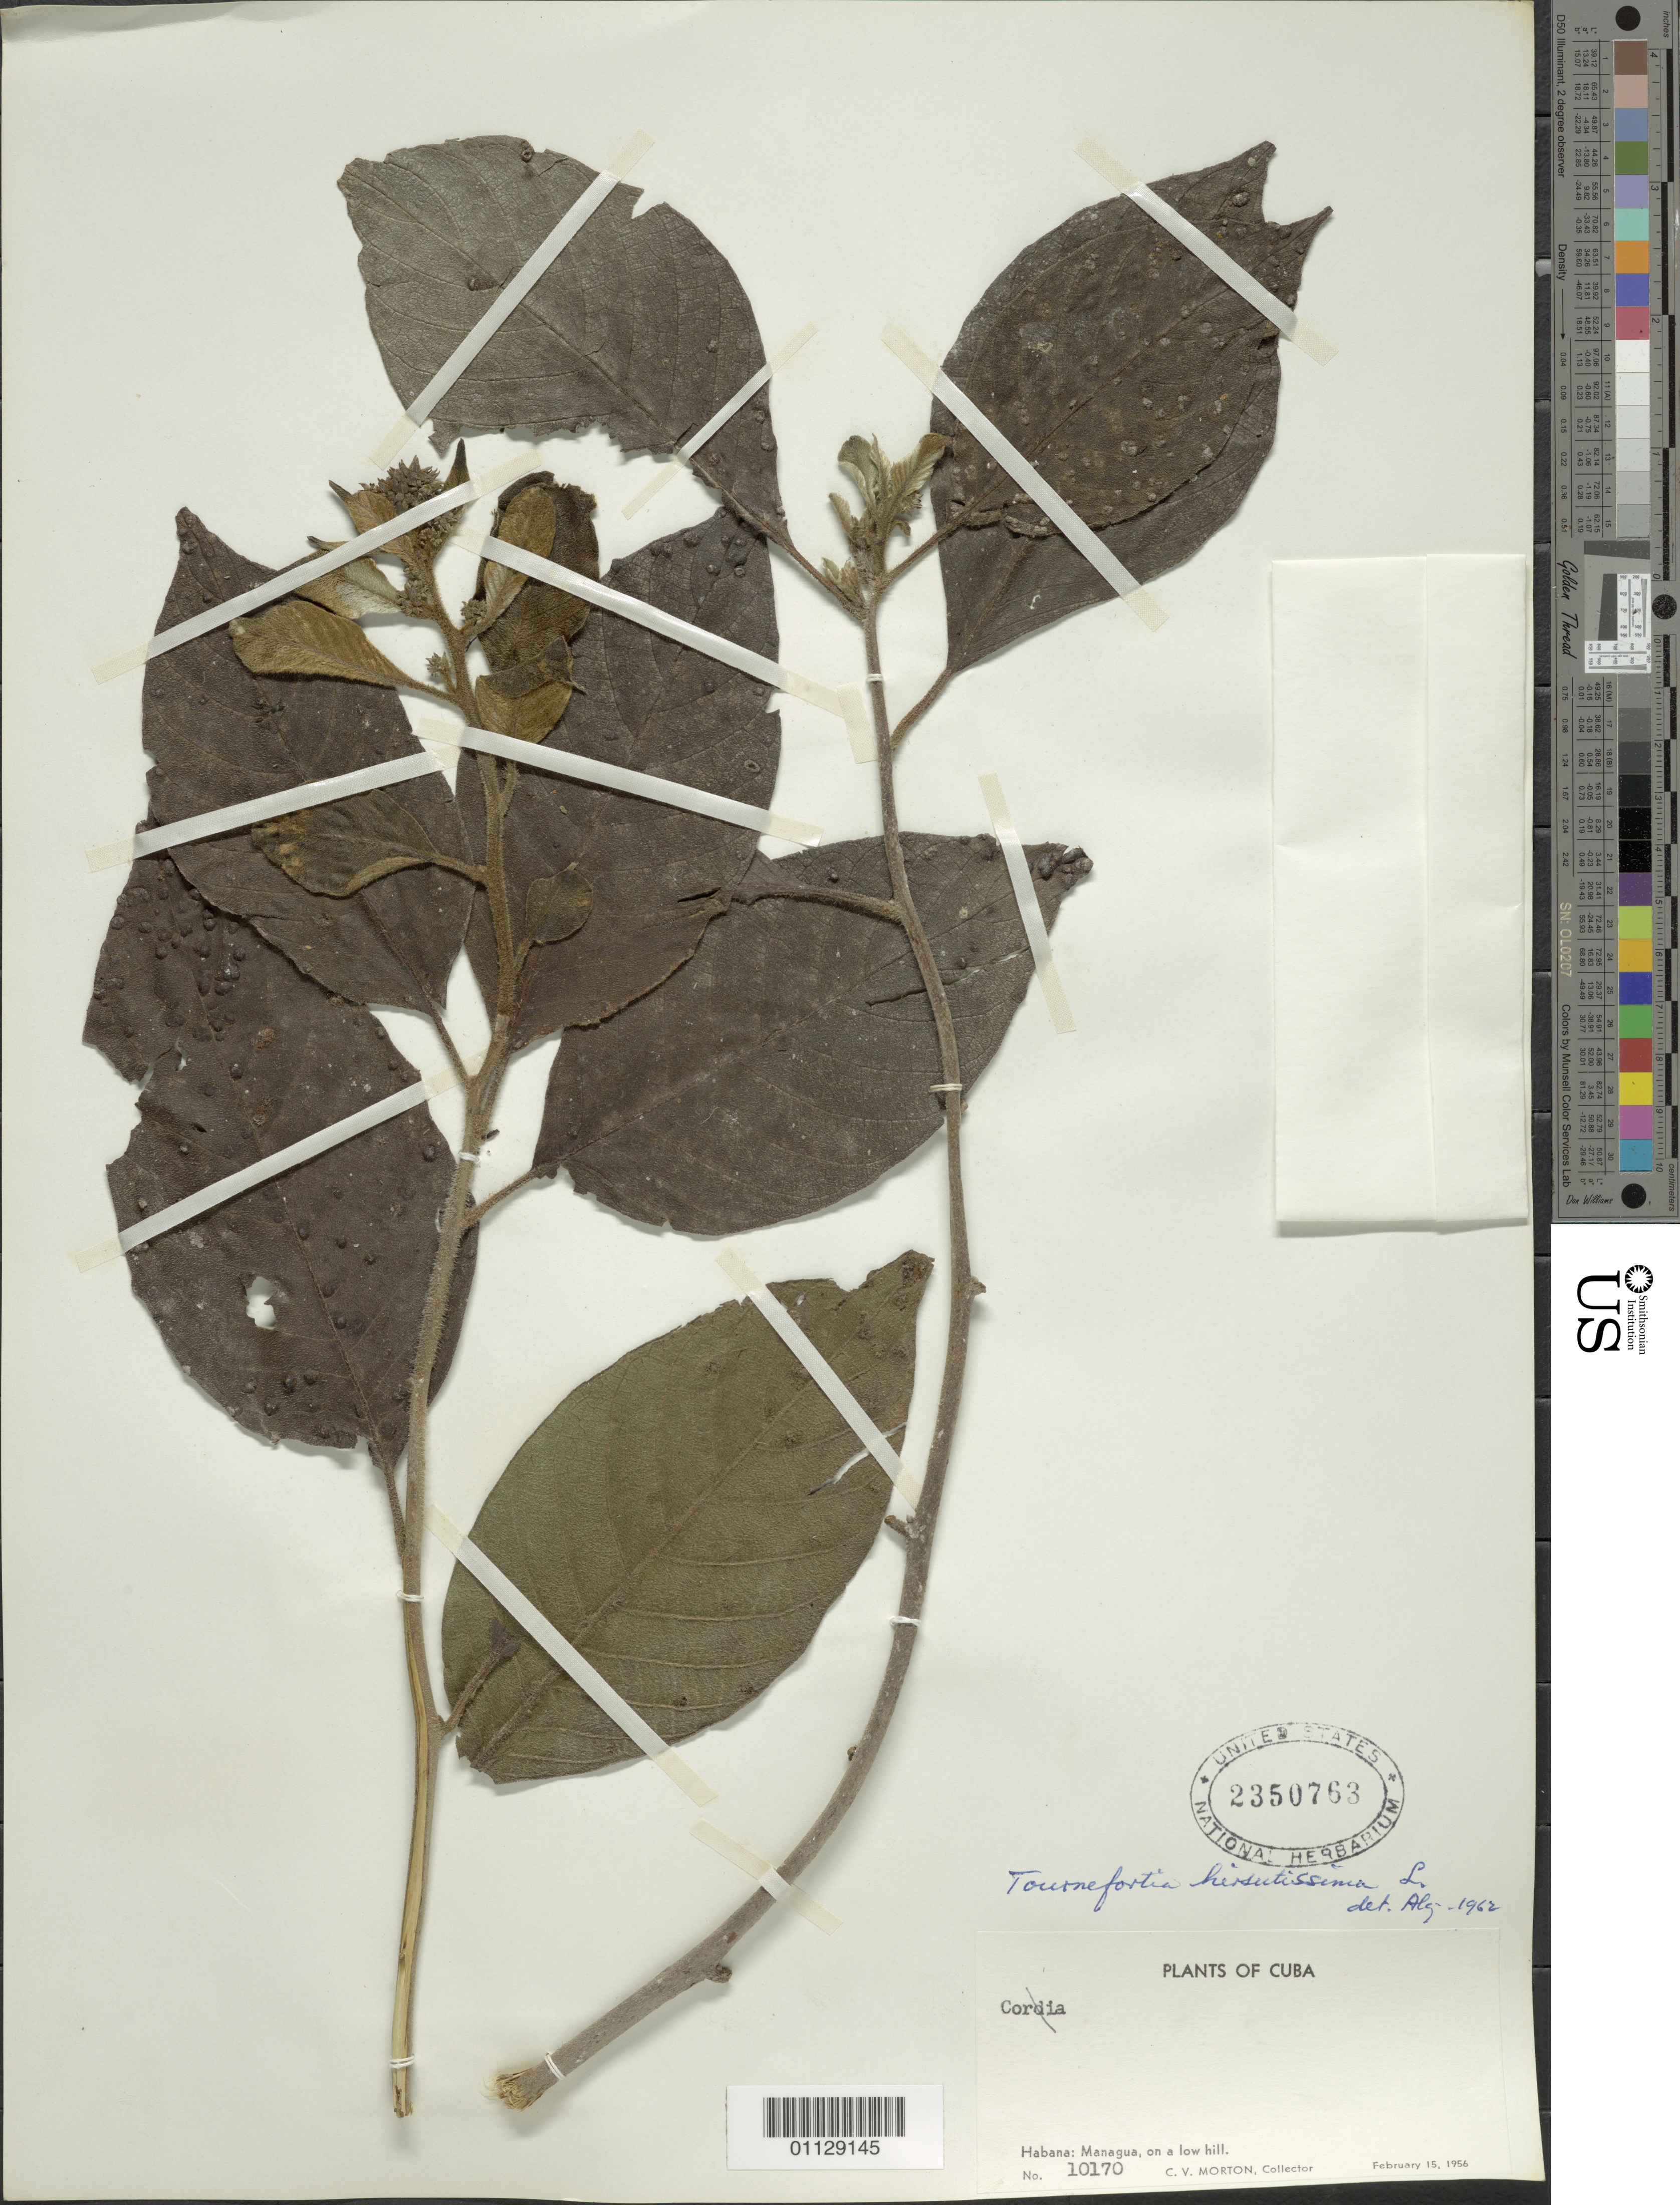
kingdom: Plantae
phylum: Tracheophyta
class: Magnoliopsida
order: Boraginales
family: Heliotropiaceae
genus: Tournefortia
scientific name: Tournefortia hirsutissima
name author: L.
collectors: C. V. Morton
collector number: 10170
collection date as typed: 15 Feb 1956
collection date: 1956-02-15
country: Cuba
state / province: La Habana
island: Cuba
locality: Habana: Managua, on a low hill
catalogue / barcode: US 2350763